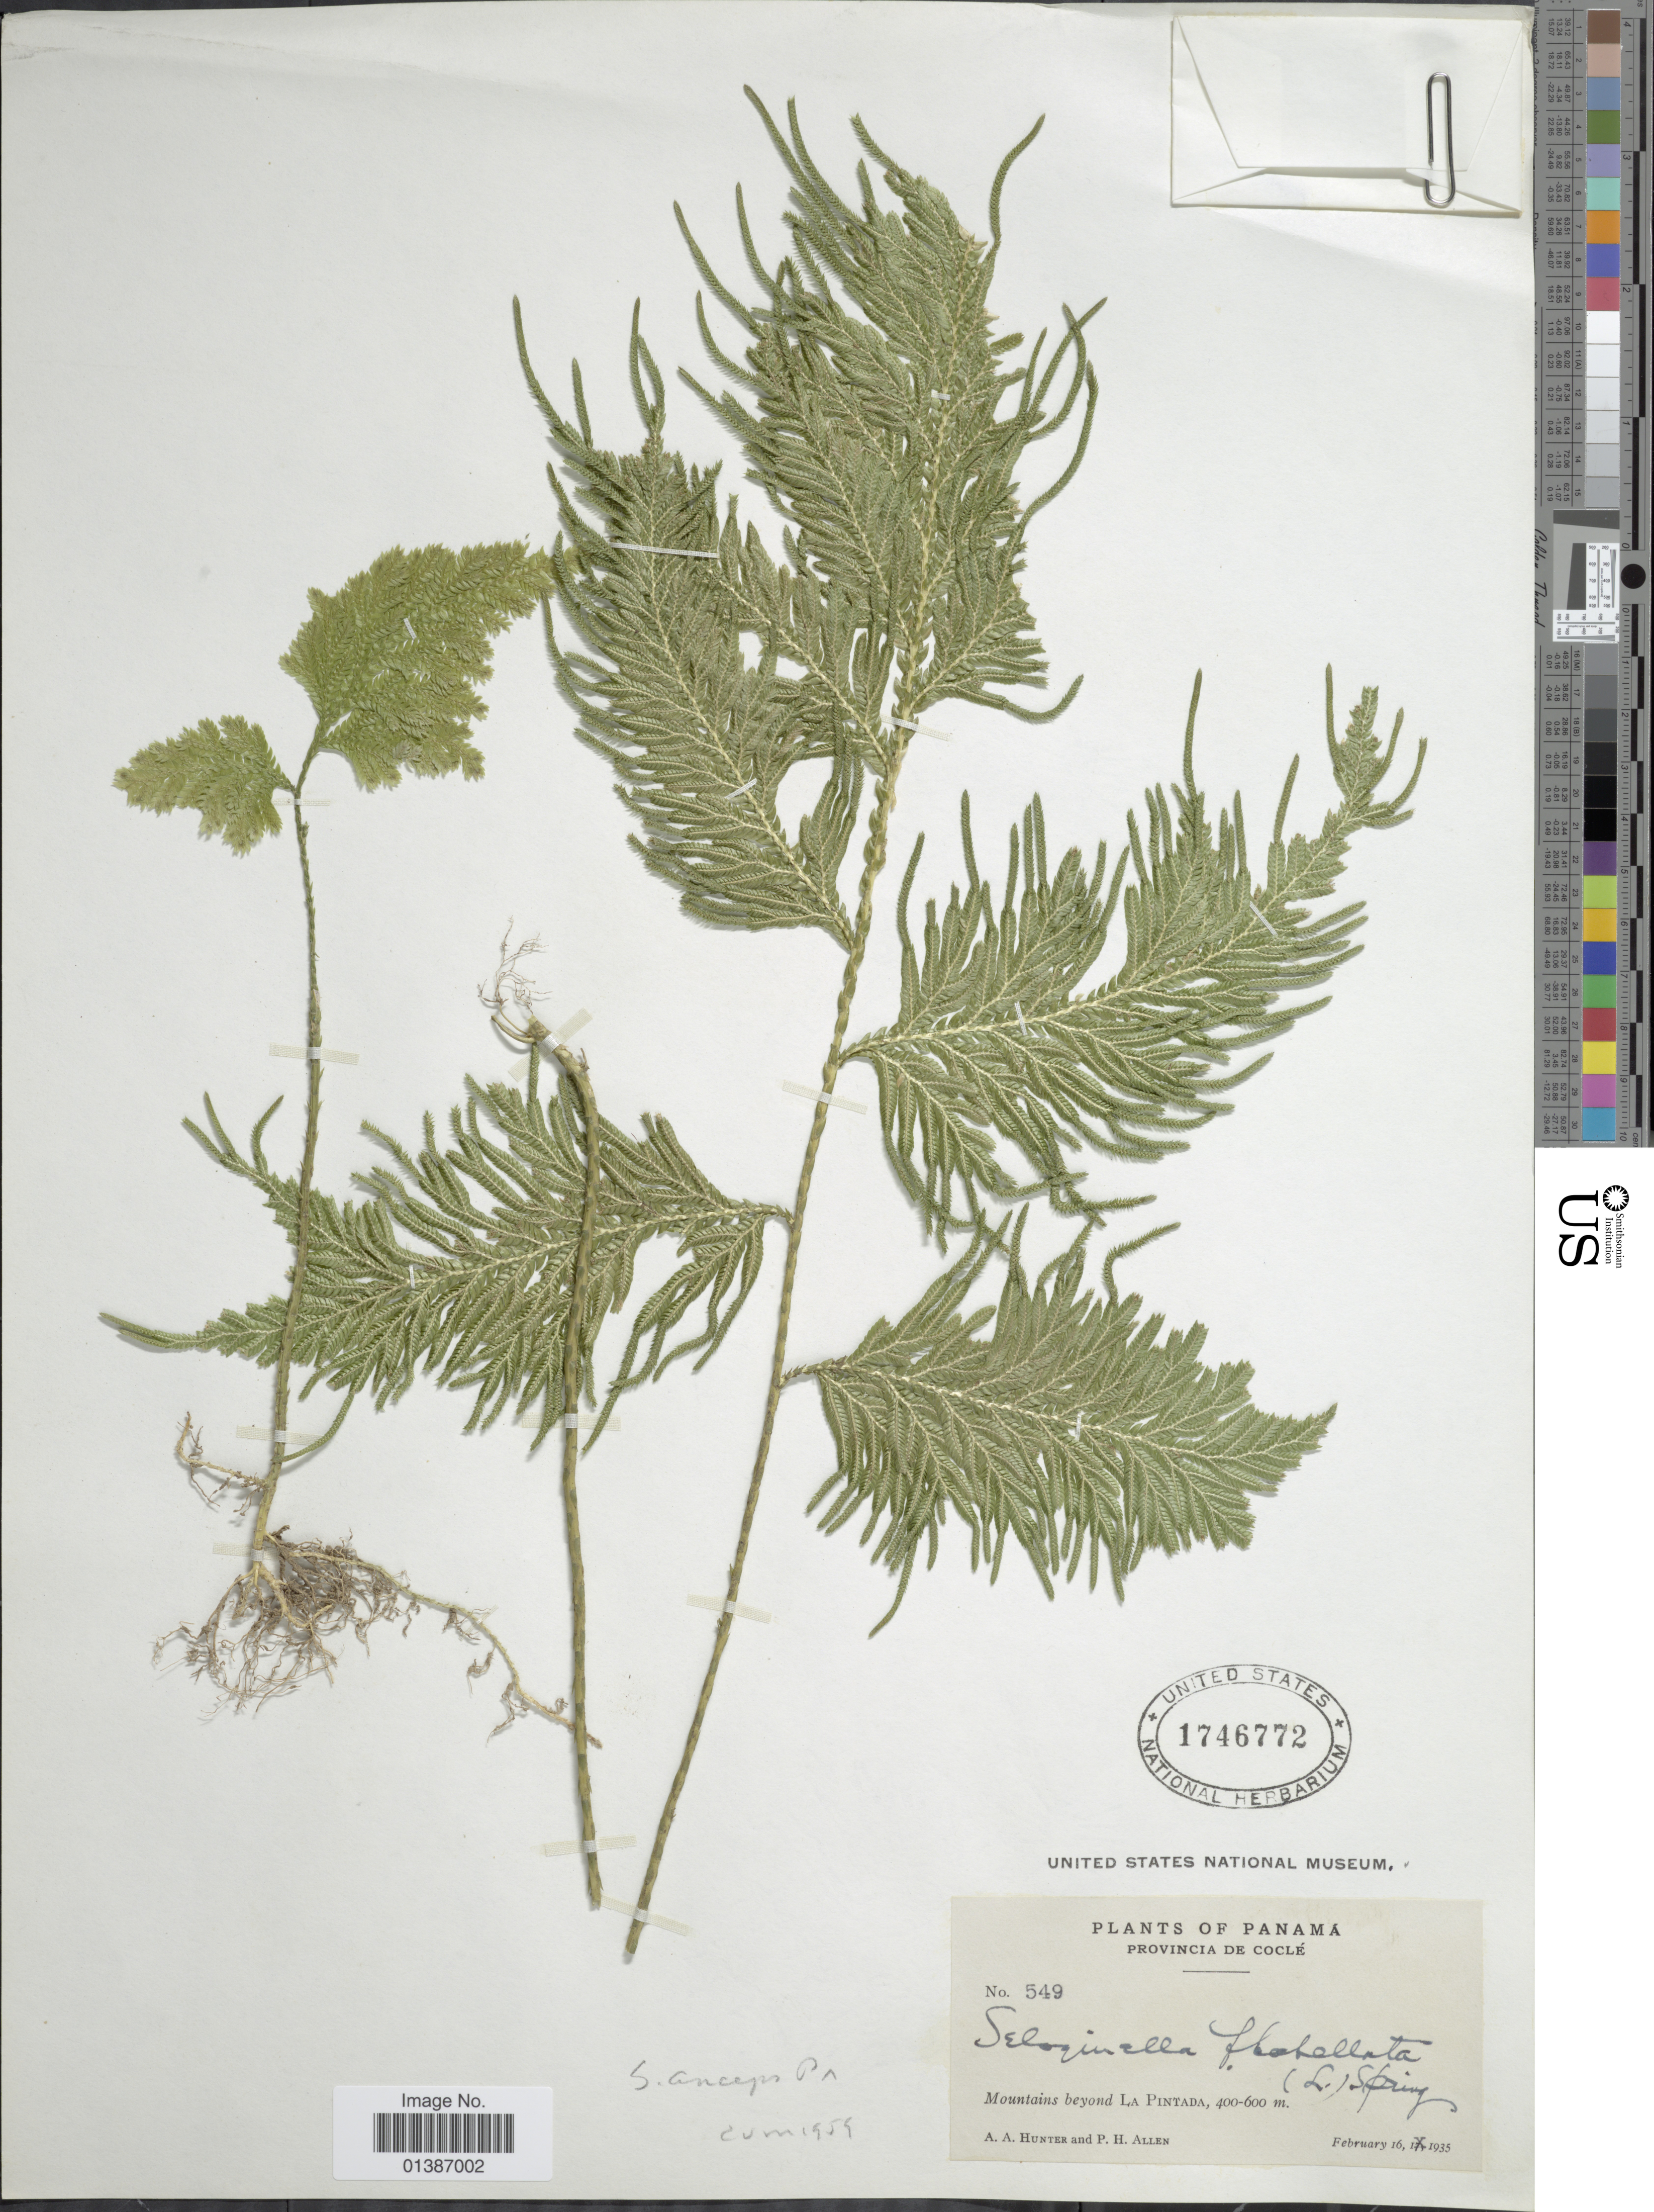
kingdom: Plantae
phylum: Tracheophyta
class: Lycopodiopsida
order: Selaginellales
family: Selaginellaceae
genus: Selaginella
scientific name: Selaginella anceps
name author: (C. Presl)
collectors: A. Hunter & P. H. Allen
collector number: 549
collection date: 1935-07-16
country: Panama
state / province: Coclé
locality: Mountains beyond La Pintada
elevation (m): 400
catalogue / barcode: US 1746772